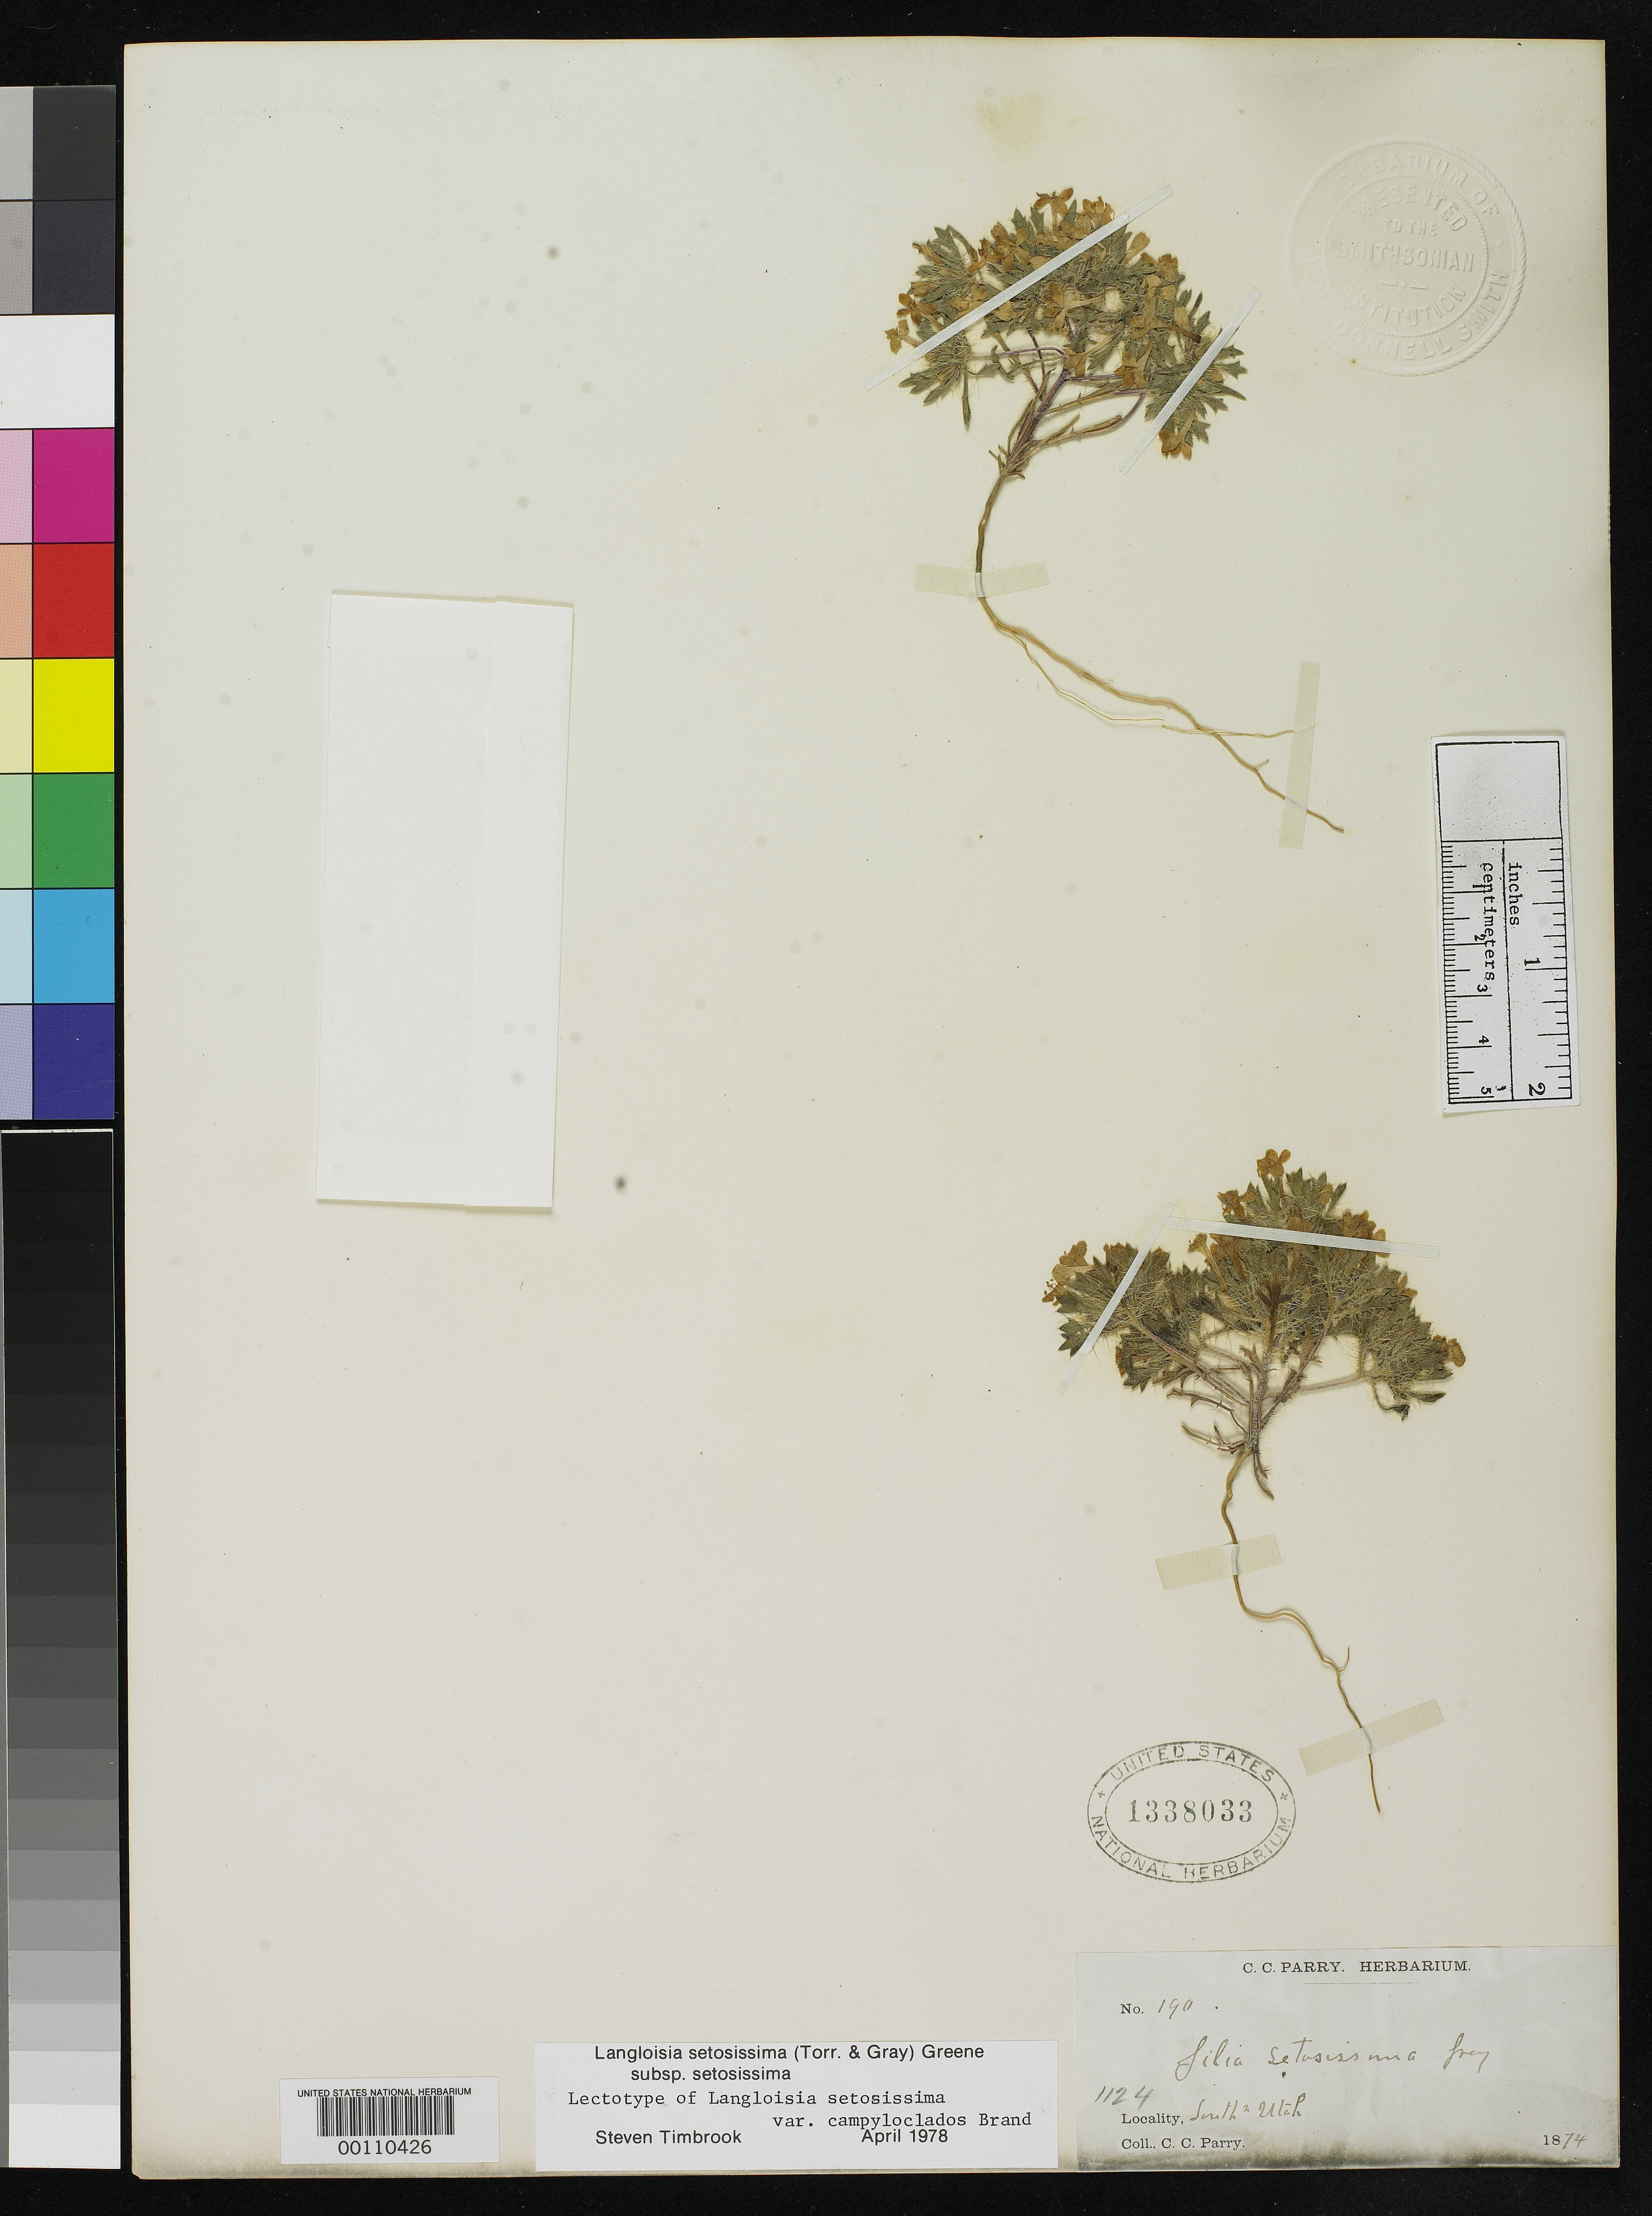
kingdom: Plantae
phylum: Tracheophyta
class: Magnoliopsida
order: Ericales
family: Polemoniaceae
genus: Langloisia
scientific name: Langloisia setosissima var. campyloclados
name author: Brand in Engl.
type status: Lectotype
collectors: C. C. Parry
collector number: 190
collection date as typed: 1874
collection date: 1874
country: United States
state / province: Utah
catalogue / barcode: US 1338033